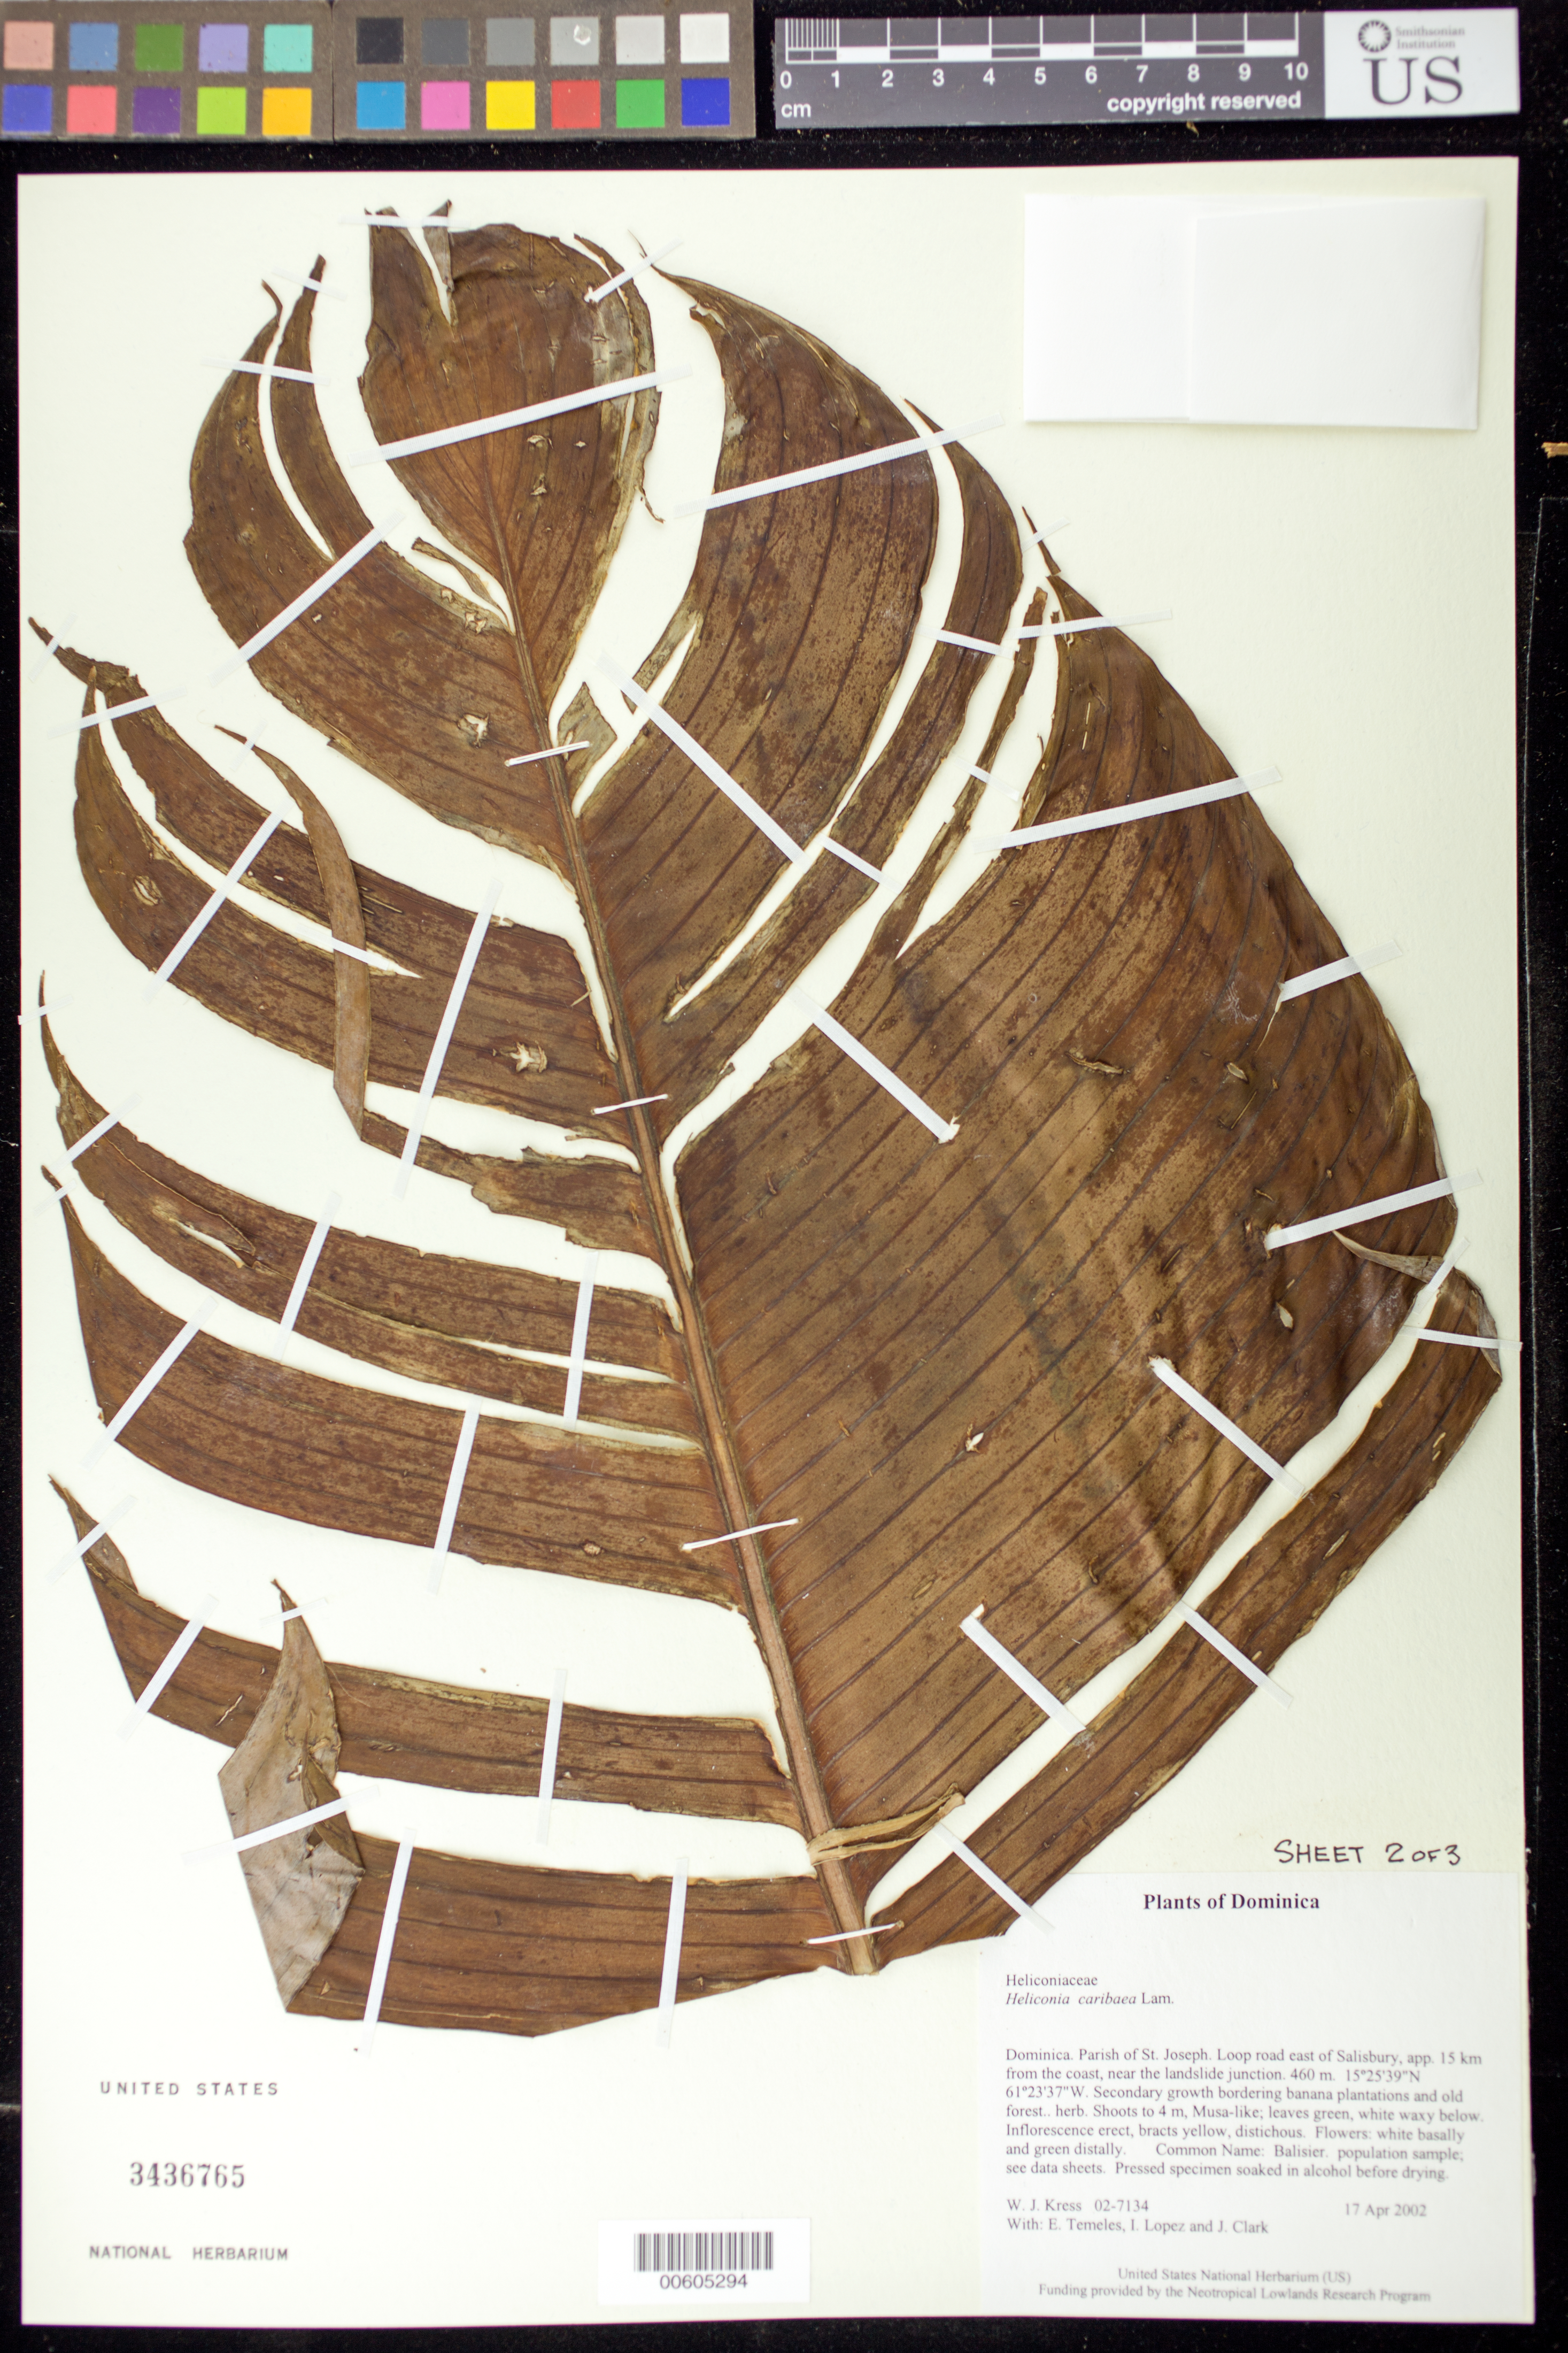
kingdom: Plantae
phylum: Tracheophyta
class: Liliopsida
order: Zingiberales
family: Heliconiaceae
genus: Heliconia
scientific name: Heliconia caribaea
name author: Lam.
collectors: W. J. Kress, E. Temeles, J. L. Clark & I. C. Lopez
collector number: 02-7134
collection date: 2002-04-17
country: Dominica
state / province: St. Joseph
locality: Loop road east of Salisbury, app. 15 km from the coast, near the landslide junction.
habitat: Secondary growth bordering banana plantations and old forest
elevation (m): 460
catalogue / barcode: US 3436765